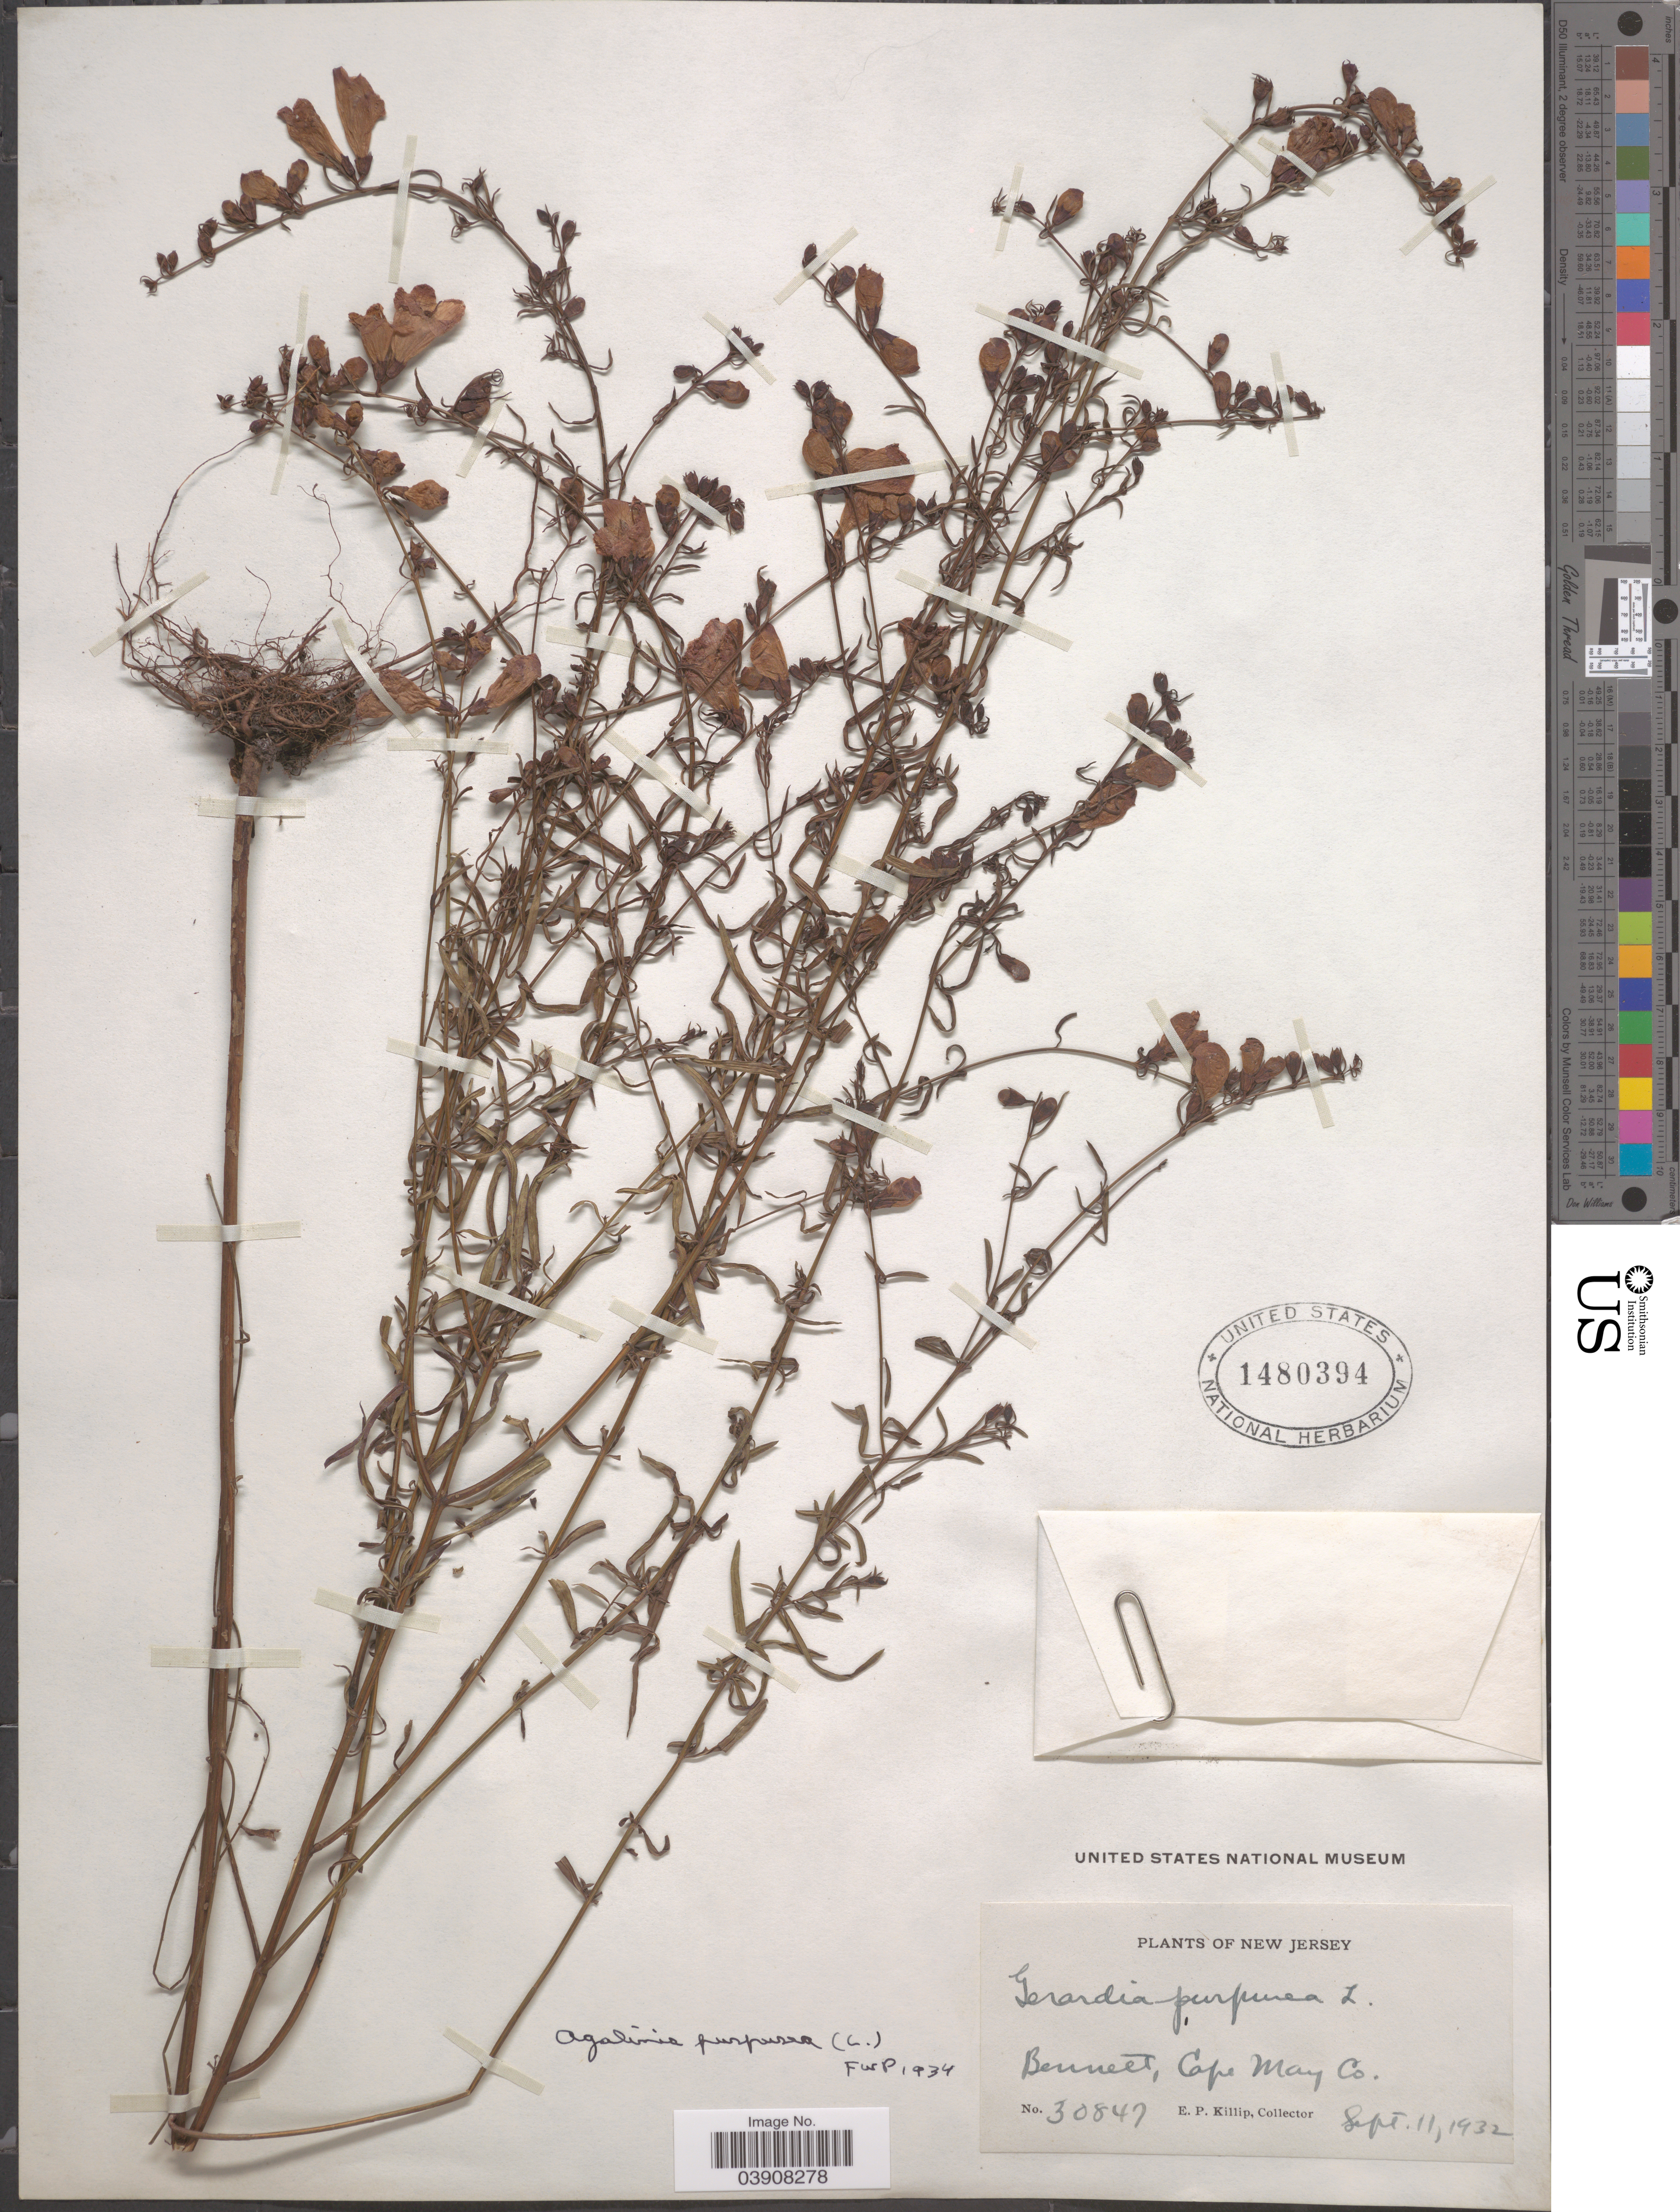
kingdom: Plantae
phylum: Tracheophyta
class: Magnoliopsida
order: Lamiales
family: Orobanchaceae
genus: Agalinis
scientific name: Agalinis purpurea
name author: (L.) Pennell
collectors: E. P. Killip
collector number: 30847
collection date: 1932-09-11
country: United States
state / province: New Jersey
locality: Bennett, Cape May Co.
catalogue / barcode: US 1480394